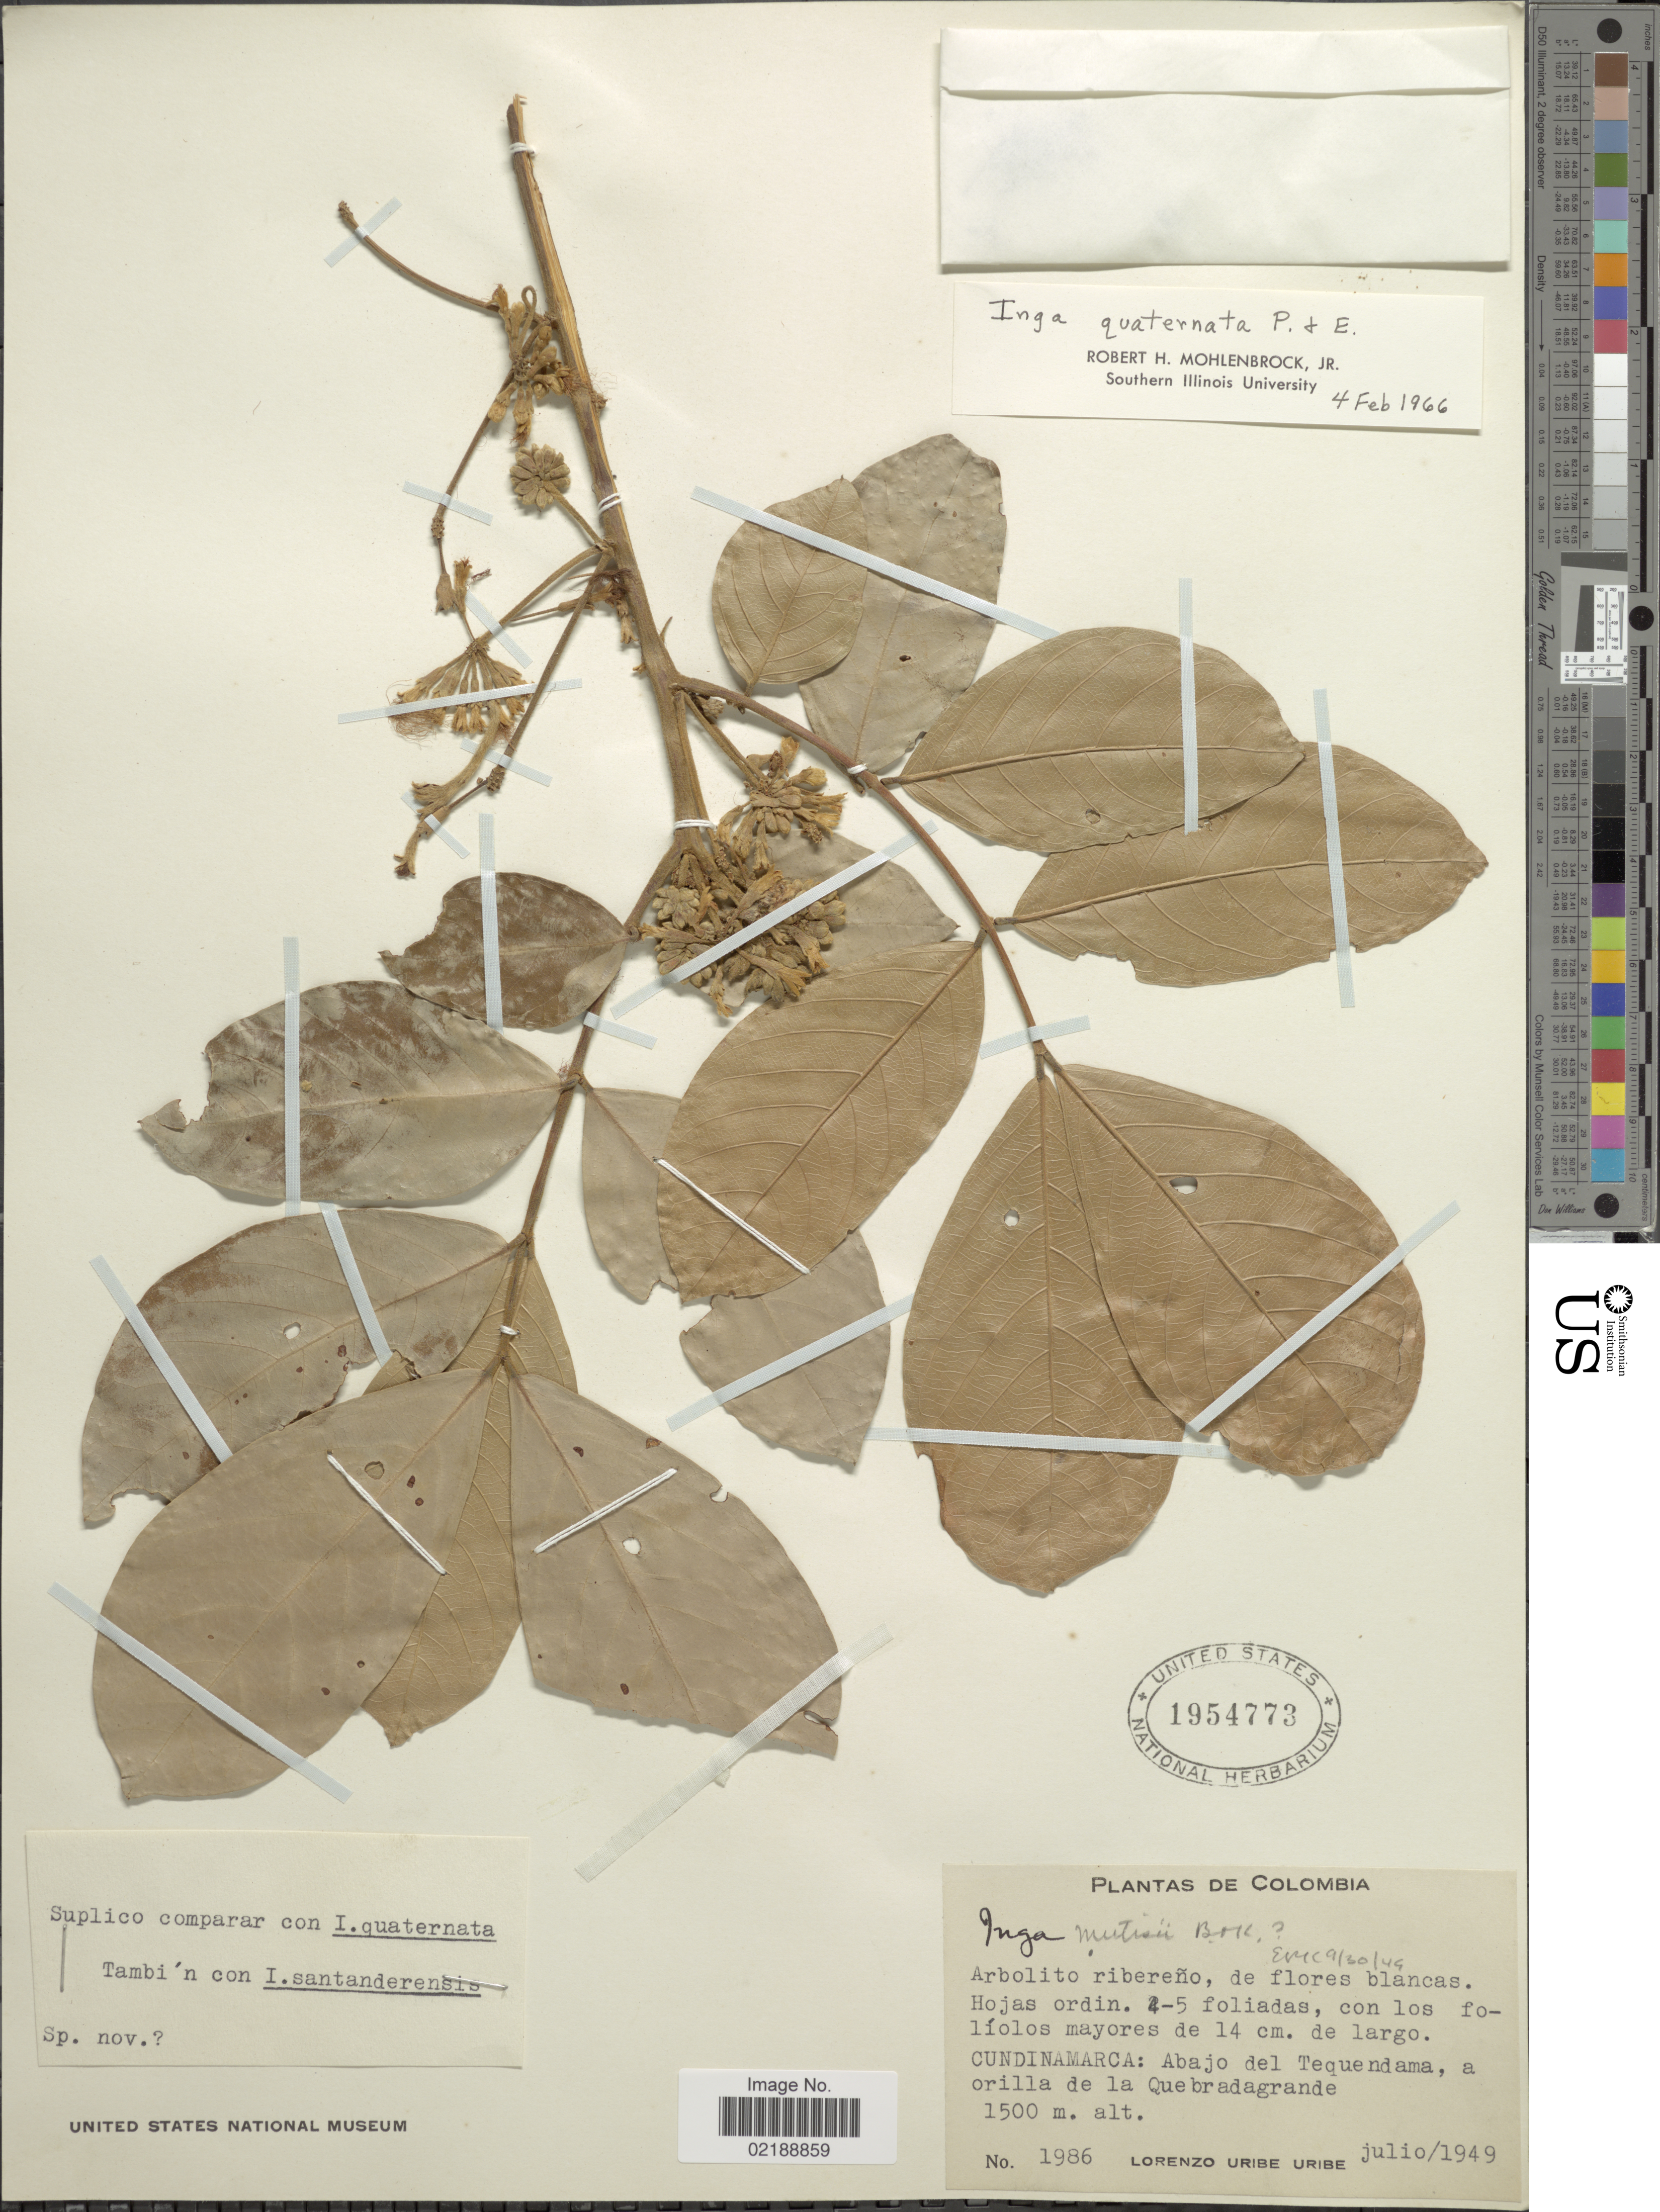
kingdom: Plantae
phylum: Tracheophyta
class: Magnoliopsida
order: Fabales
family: Fabaceae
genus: Inga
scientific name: Inga nobilis subsp. quaternata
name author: (Poepp. & Endl.) T.D. Penn.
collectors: L. Uribe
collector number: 1986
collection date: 1949-07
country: Colombia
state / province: Cundinamarca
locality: Abajo del Tequendama, aorilla de la Quebradagrande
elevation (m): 1500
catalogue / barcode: US 1954773